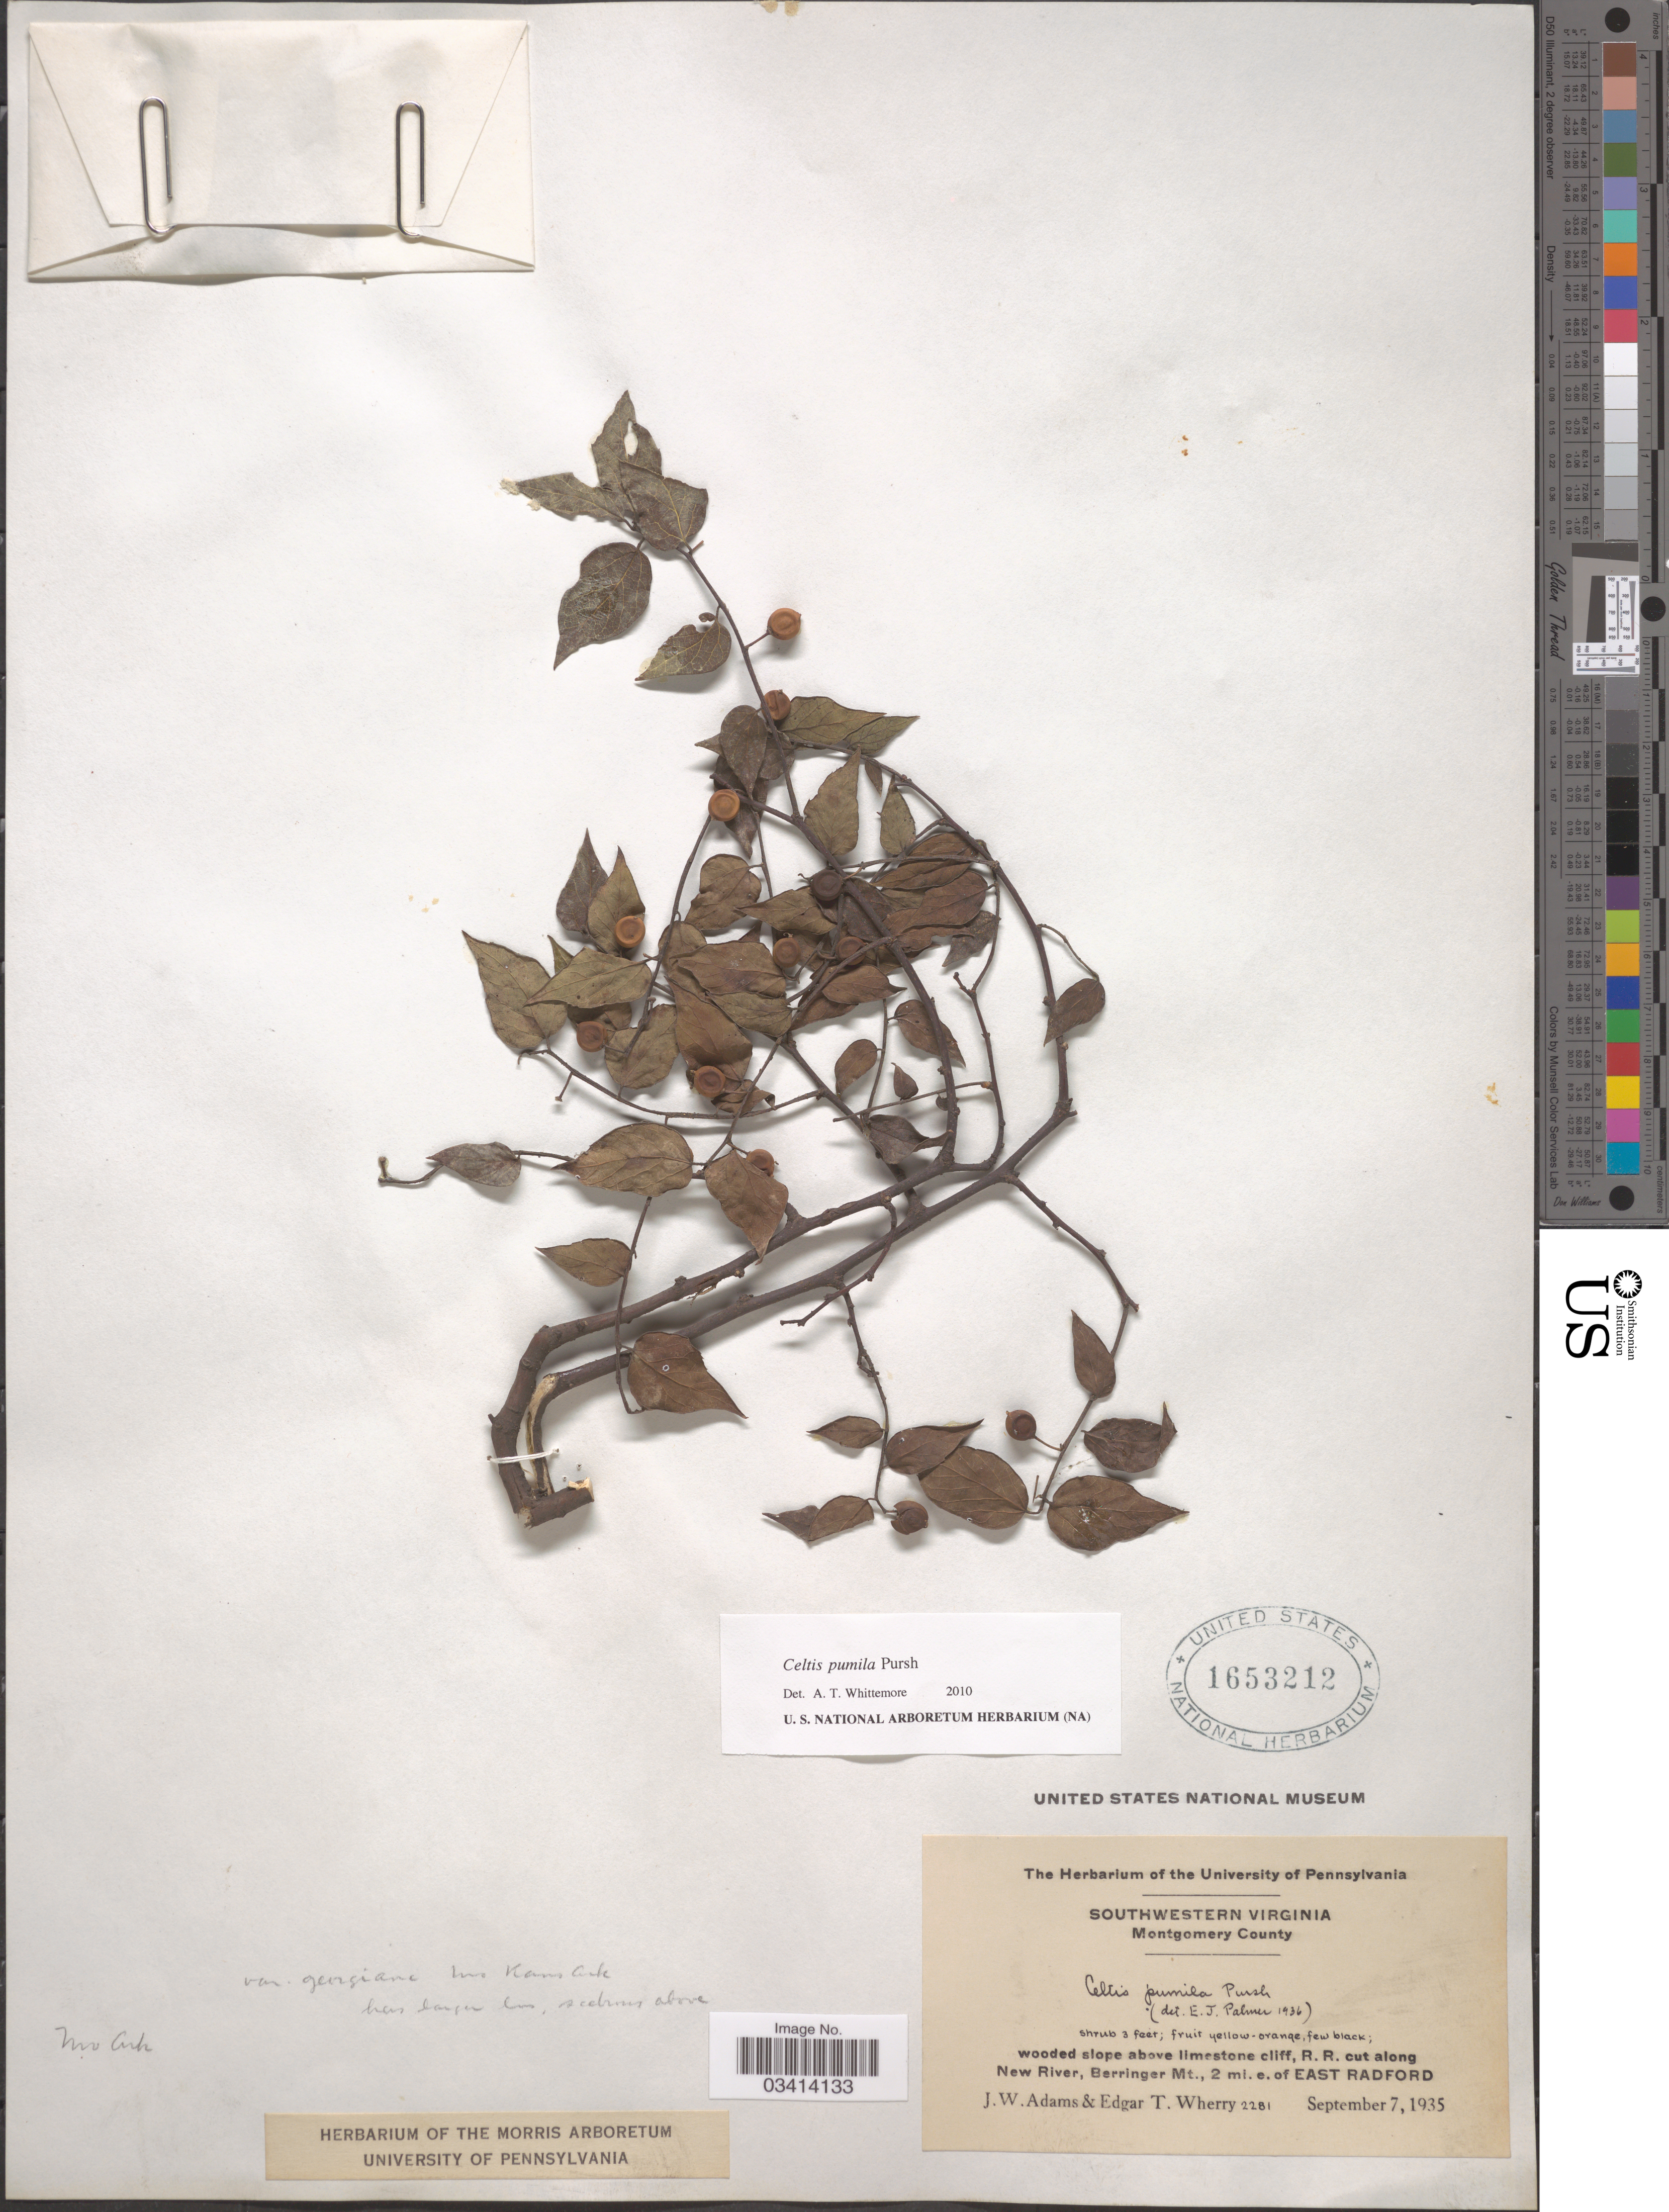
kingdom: Plantae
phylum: Tracheophyta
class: Magnoliopsida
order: Rosales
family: Cannabaceae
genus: Celtis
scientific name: Celtis pumila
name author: Pursh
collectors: J. Adams & E. T. Wherry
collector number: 2281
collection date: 1935-09-07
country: United States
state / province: Virginia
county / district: Montgomery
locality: Southwestern Virginia, Montgomery County. Wooded slope above limestone cliff, R.R. cut along New River, Berringer Mt., 2 mi. e. of East Radford.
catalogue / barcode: US 1653212